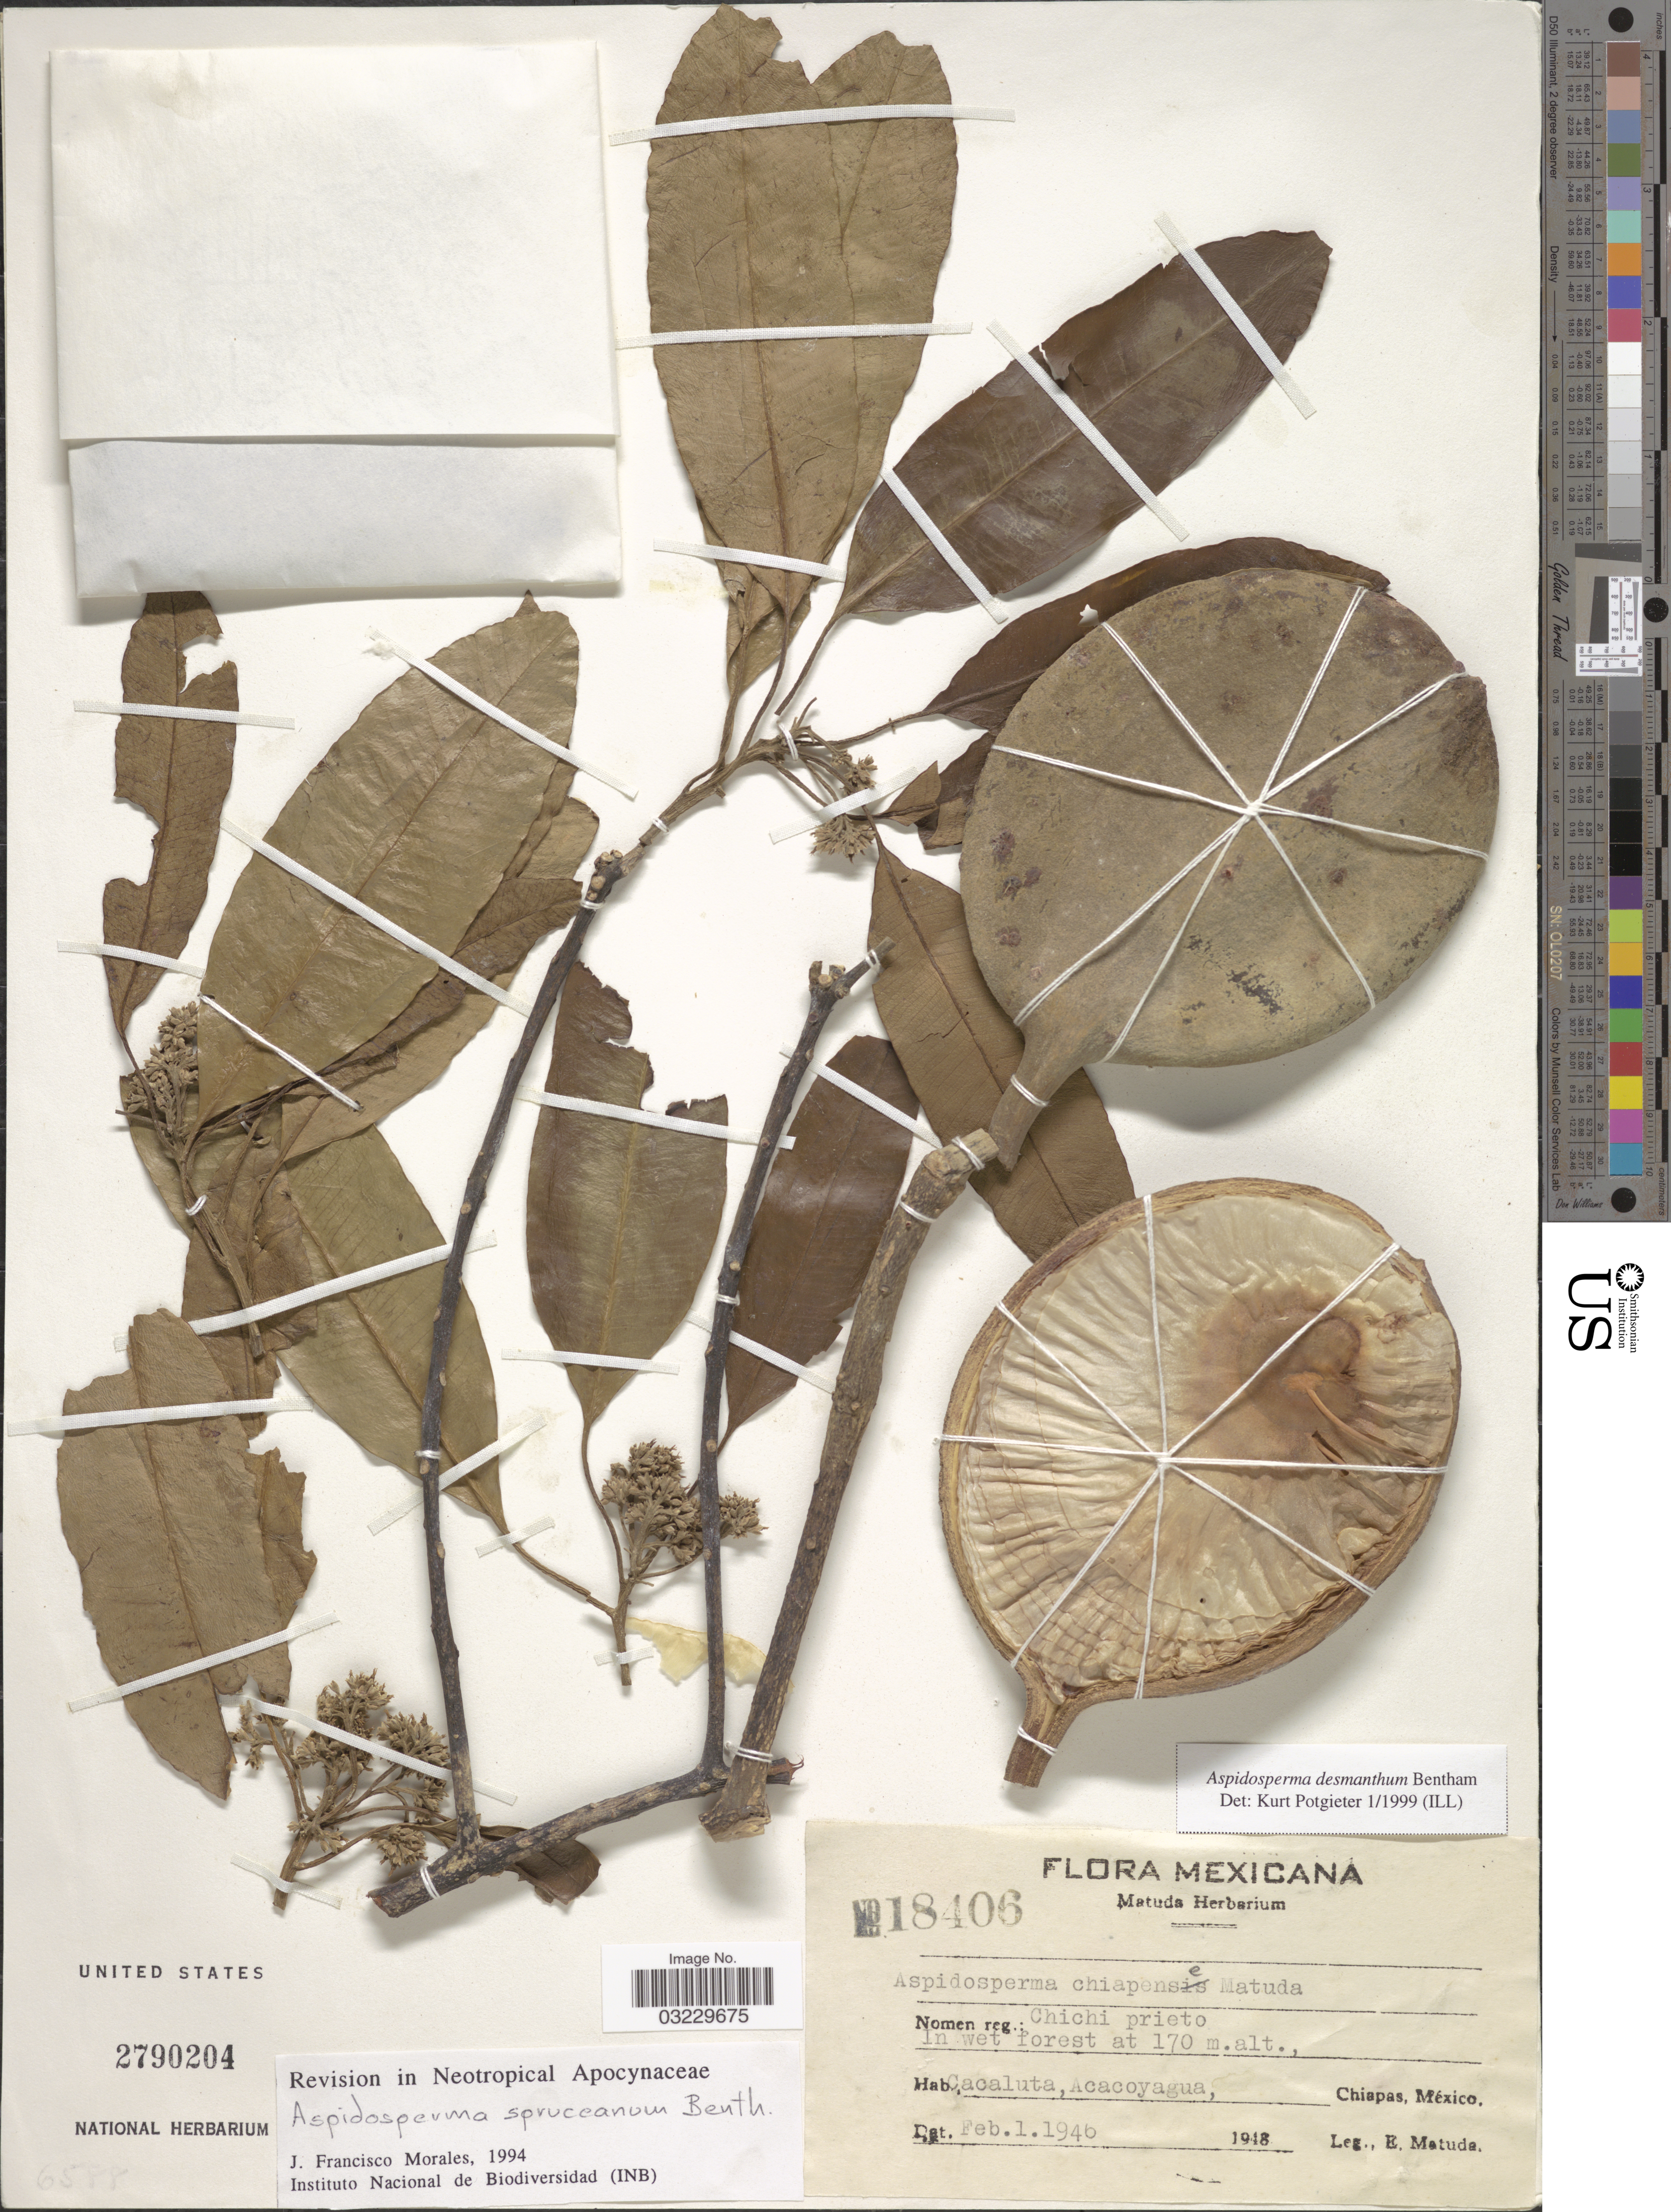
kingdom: Plantae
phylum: Tracheophyta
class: Magnoliopsida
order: Gentianales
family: Apocynaceae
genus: Aspidosperma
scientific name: Aspidosperma desmanthum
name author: Benth. ex Müll. Arg.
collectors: E. Matuda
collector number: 18406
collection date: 1946-02-01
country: Mexico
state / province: Chiapas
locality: Cacaluta, Acacoyagua.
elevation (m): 170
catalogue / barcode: US 2790204